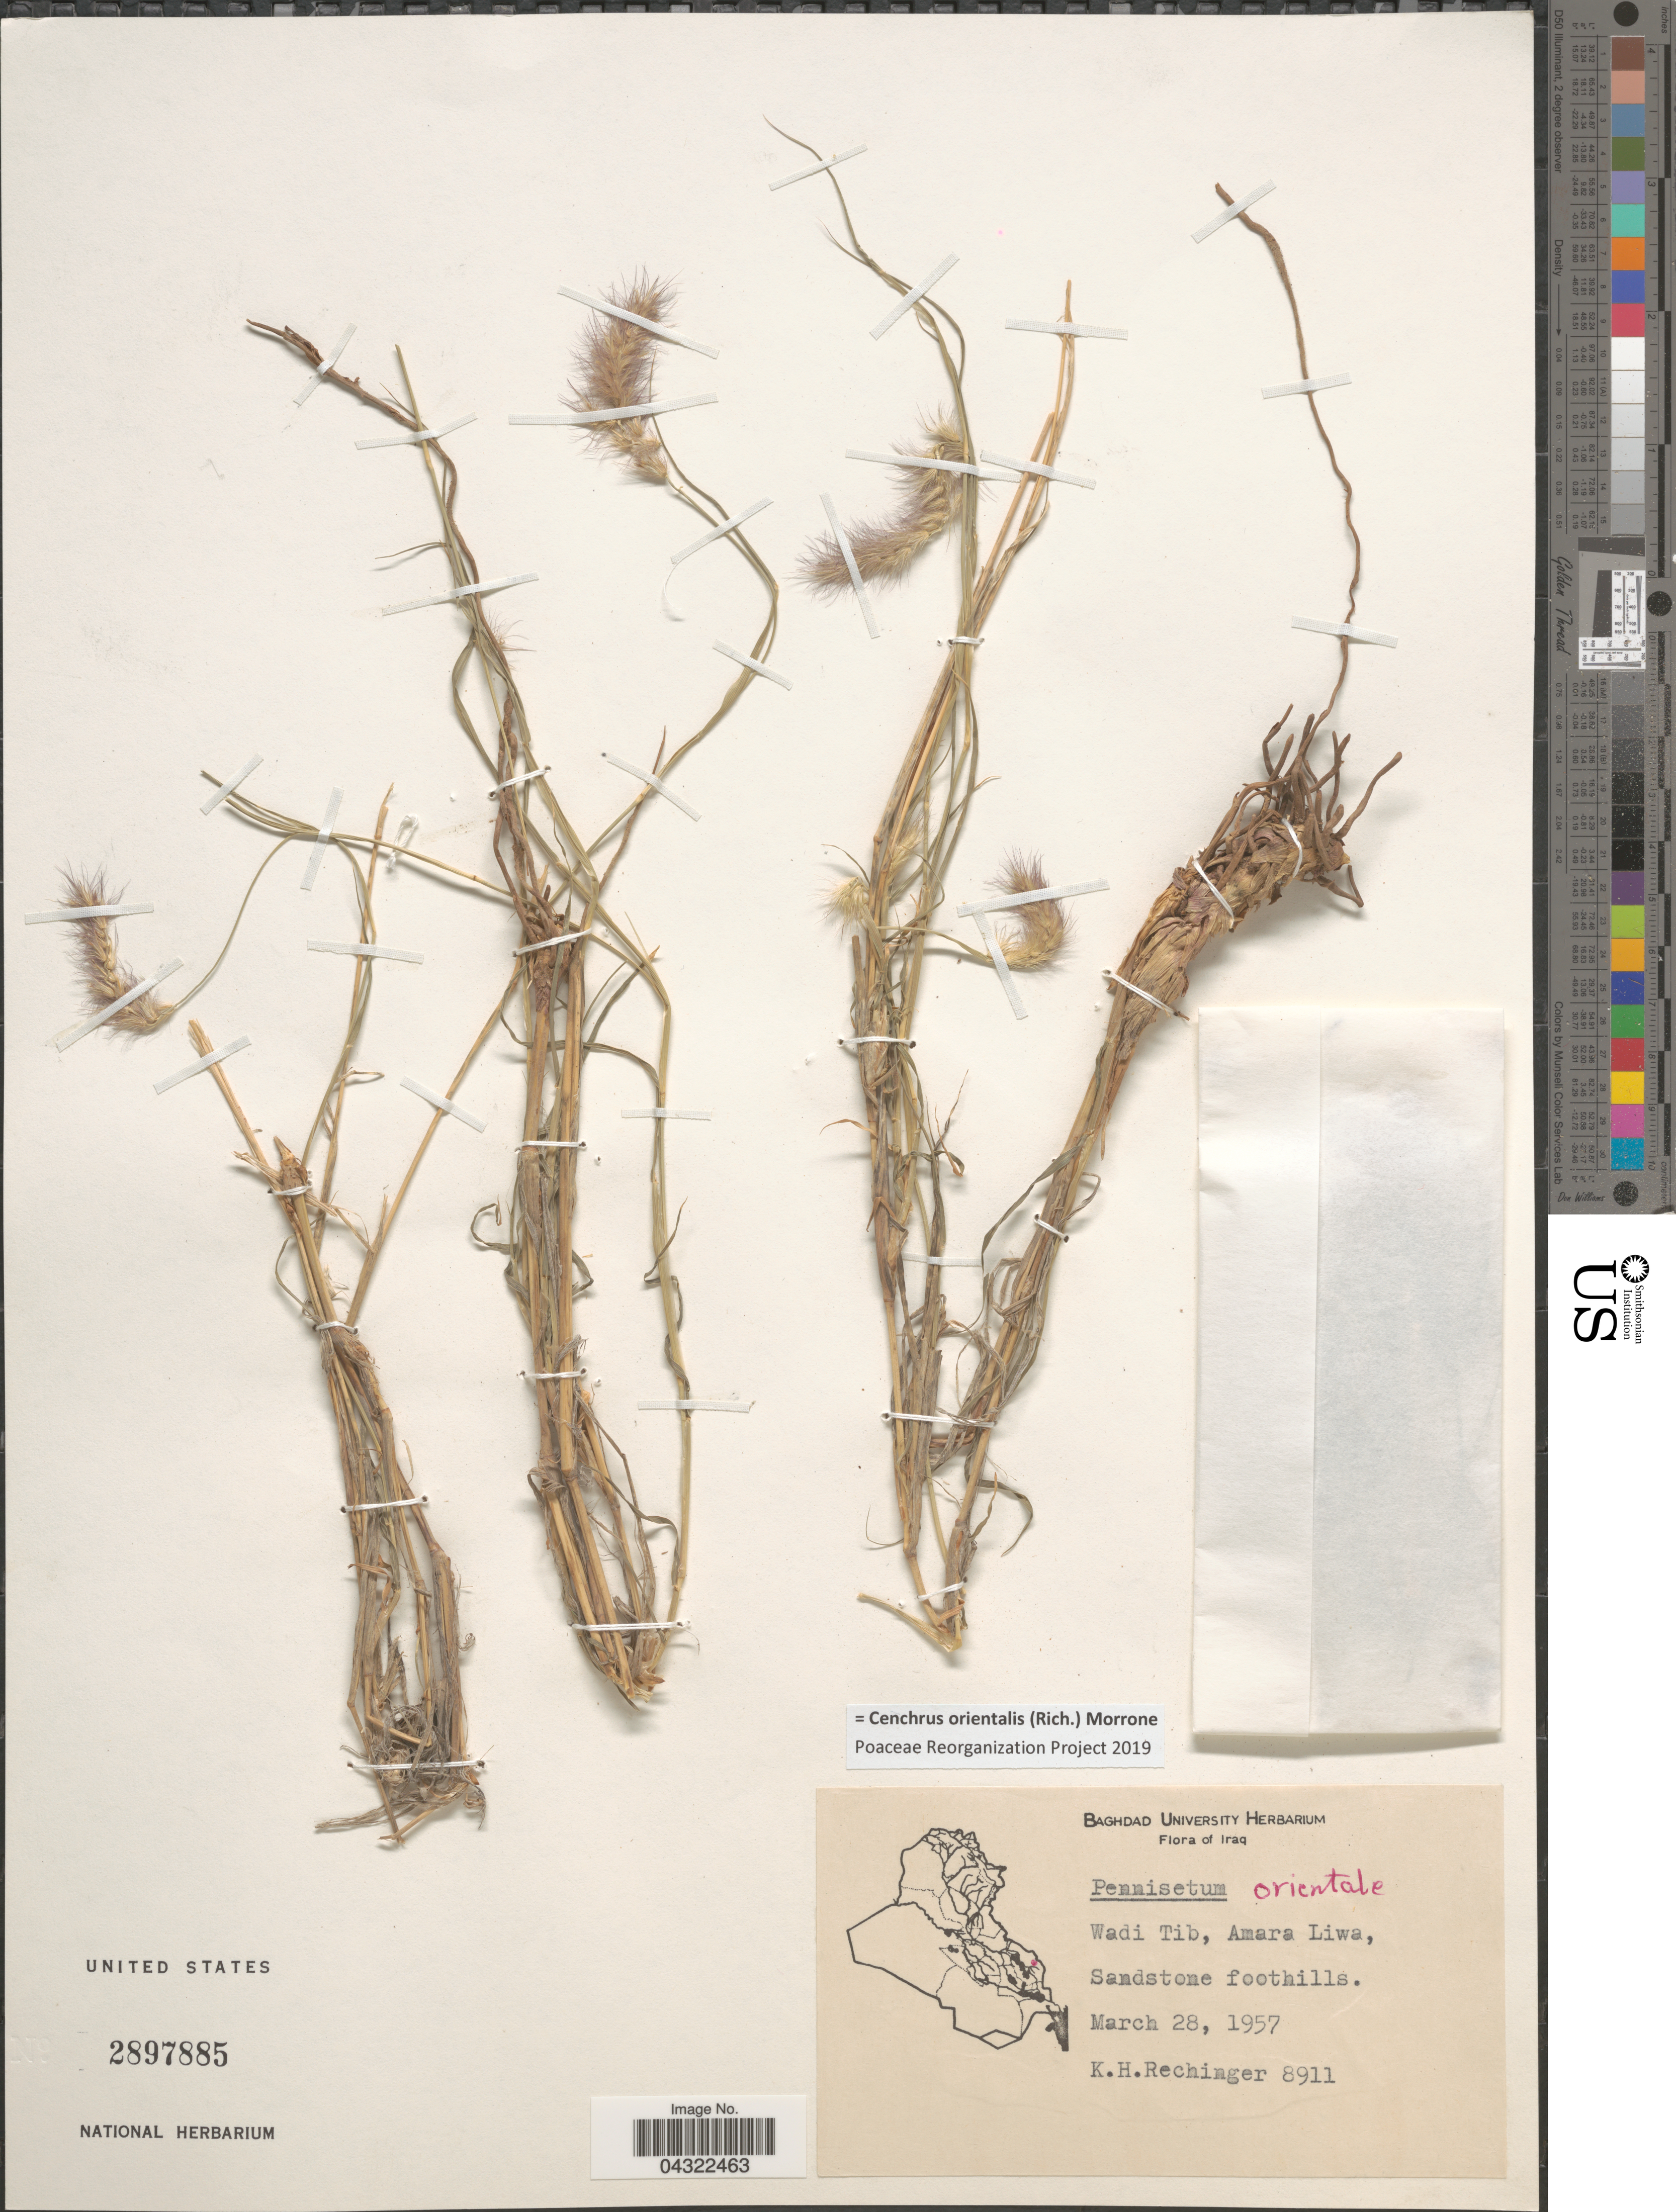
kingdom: Plantae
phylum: Tracheophyta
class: Liliopsida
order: Poales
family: Poaceae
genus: Cenchrus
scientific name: Cenchrus orientalis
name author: (Rich.) Morrone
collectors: K. H. Rechinger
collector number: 8911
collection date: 1957-03-28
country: Iraq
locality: Wadi Tib, Amara Liwa.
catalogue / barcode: US 2897885